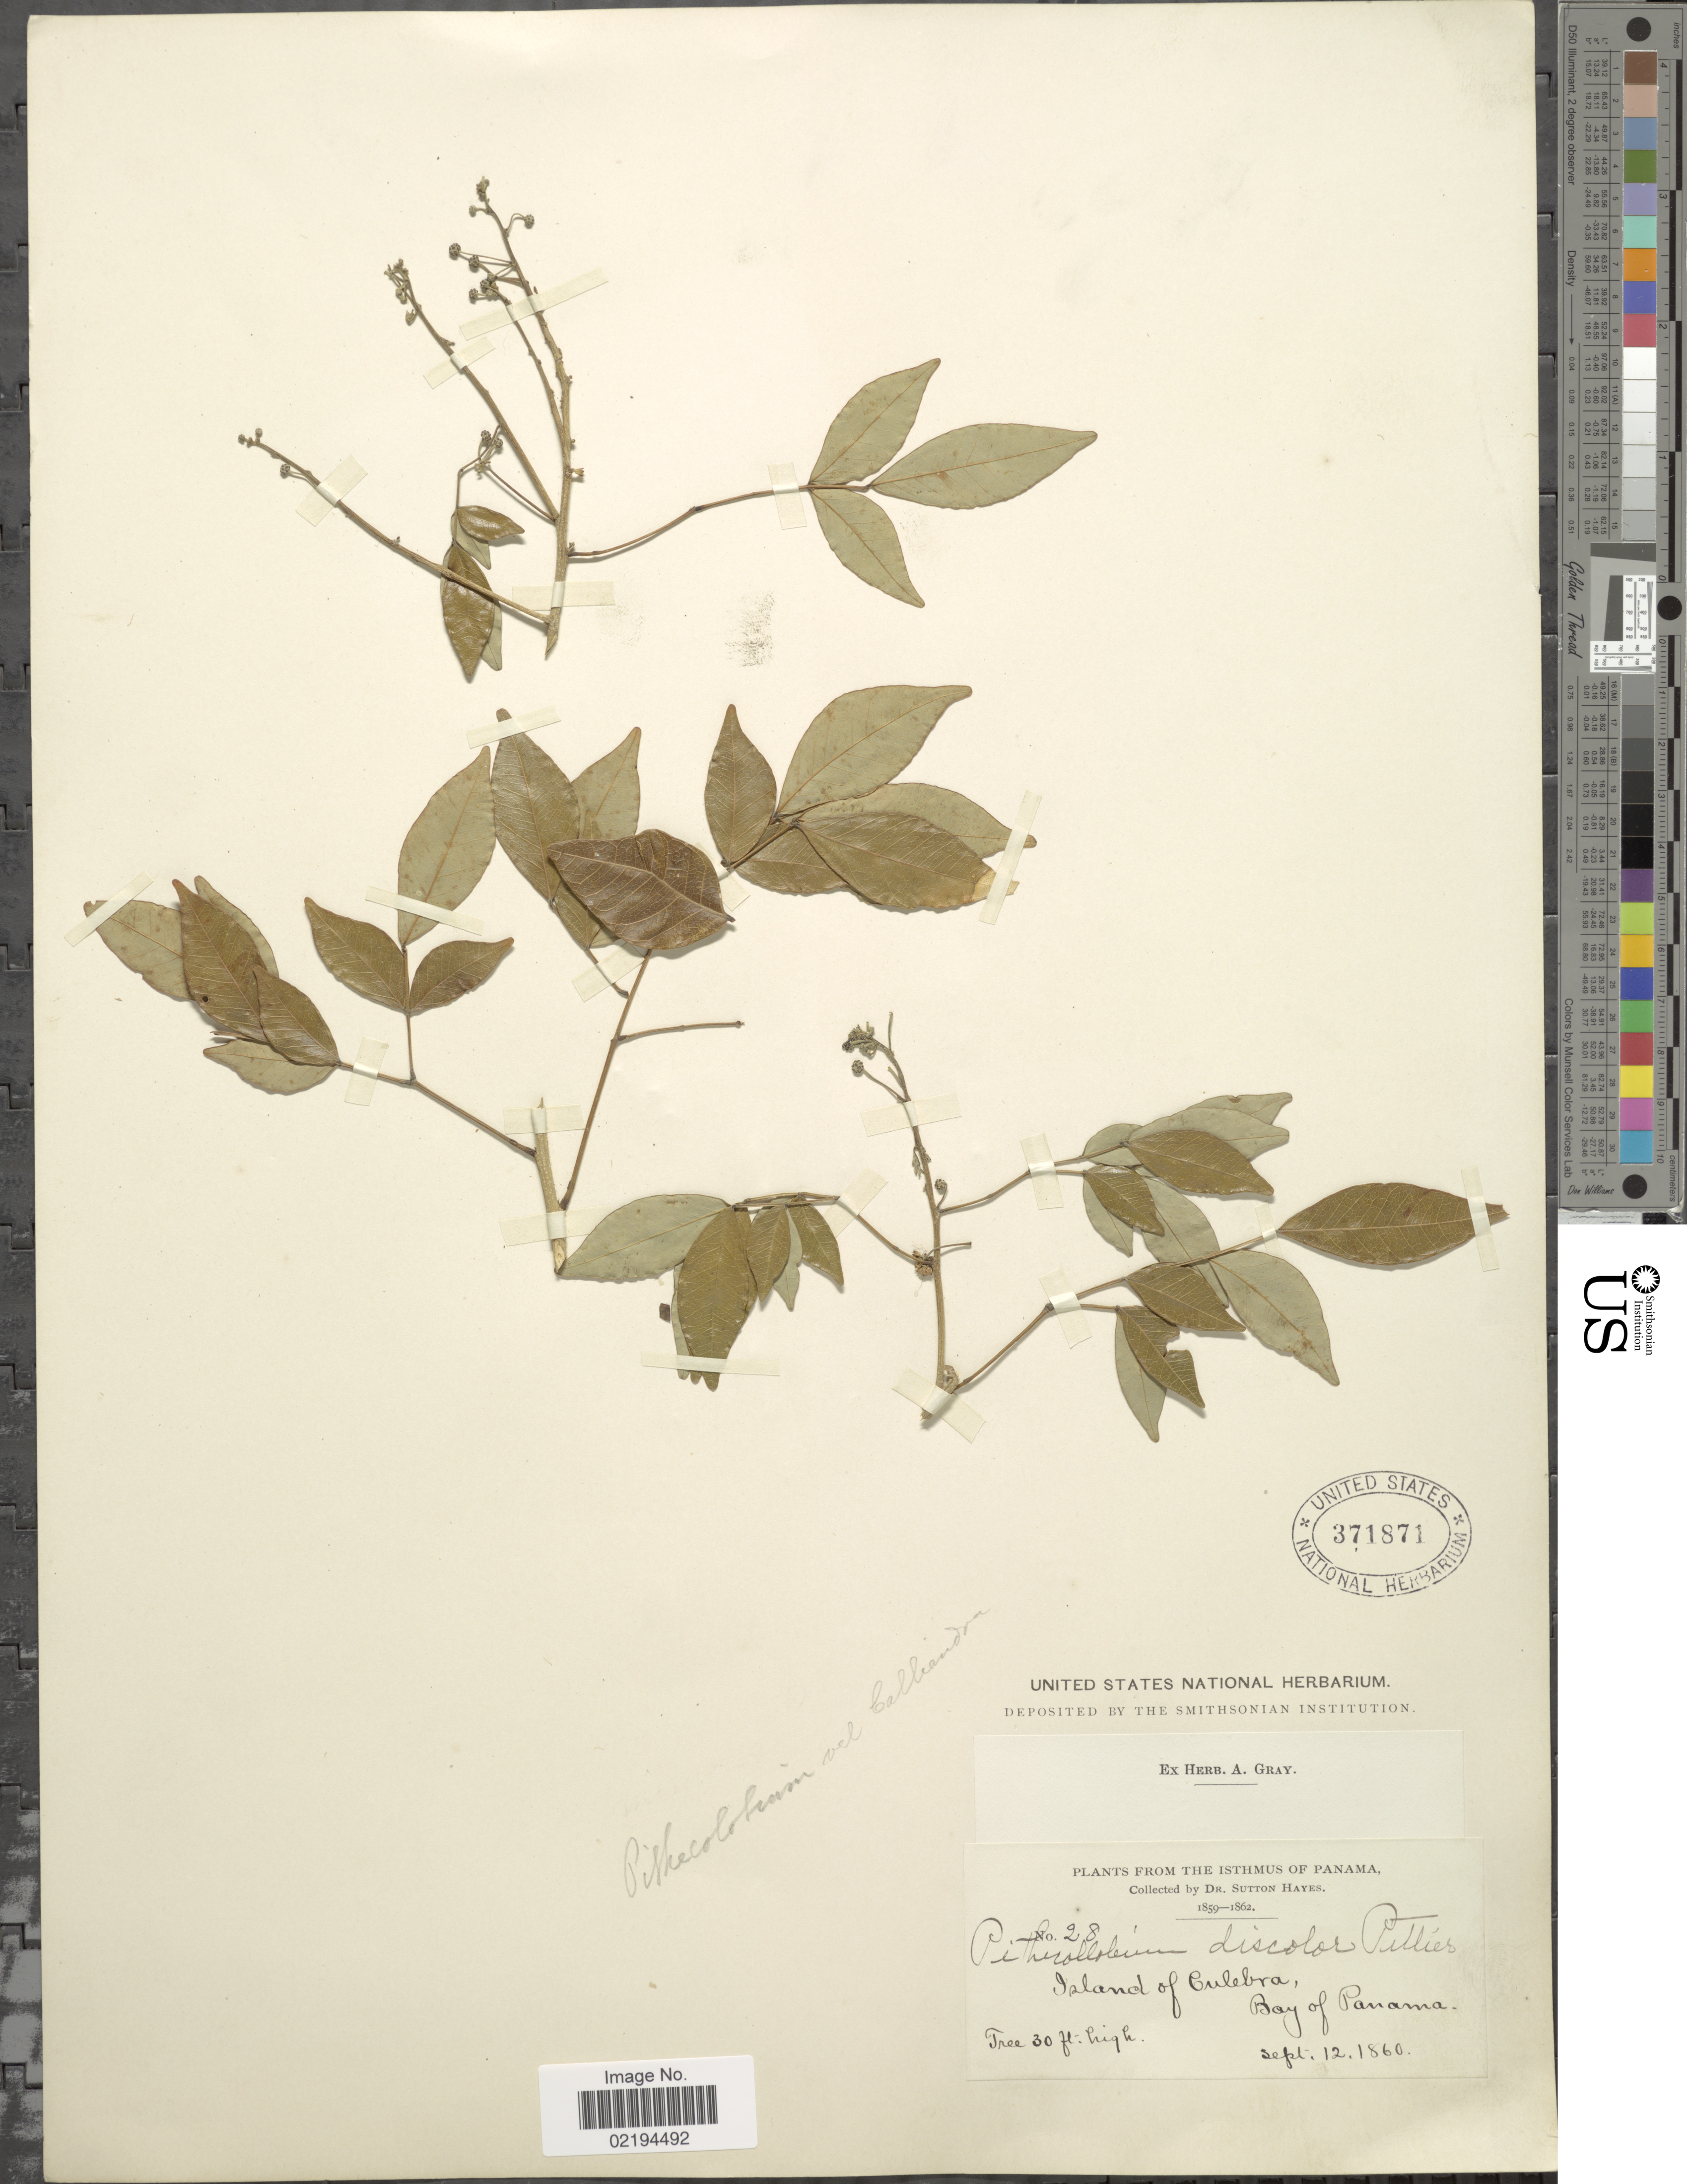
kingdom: Plantae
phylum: Tracheophyta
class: Magnoliopsida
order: Fabales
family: Fabaceae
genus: Pseudalbizzia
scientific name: Pseudalbizzia adinocephala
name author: (Donn. Sm.) Koenen & Duno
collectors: S. Hayes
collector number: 28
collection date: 1860-09-12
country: Panama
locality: The Isthmus of Panama, Island of Culebra, Bay of Panama.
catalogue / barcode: US 371871